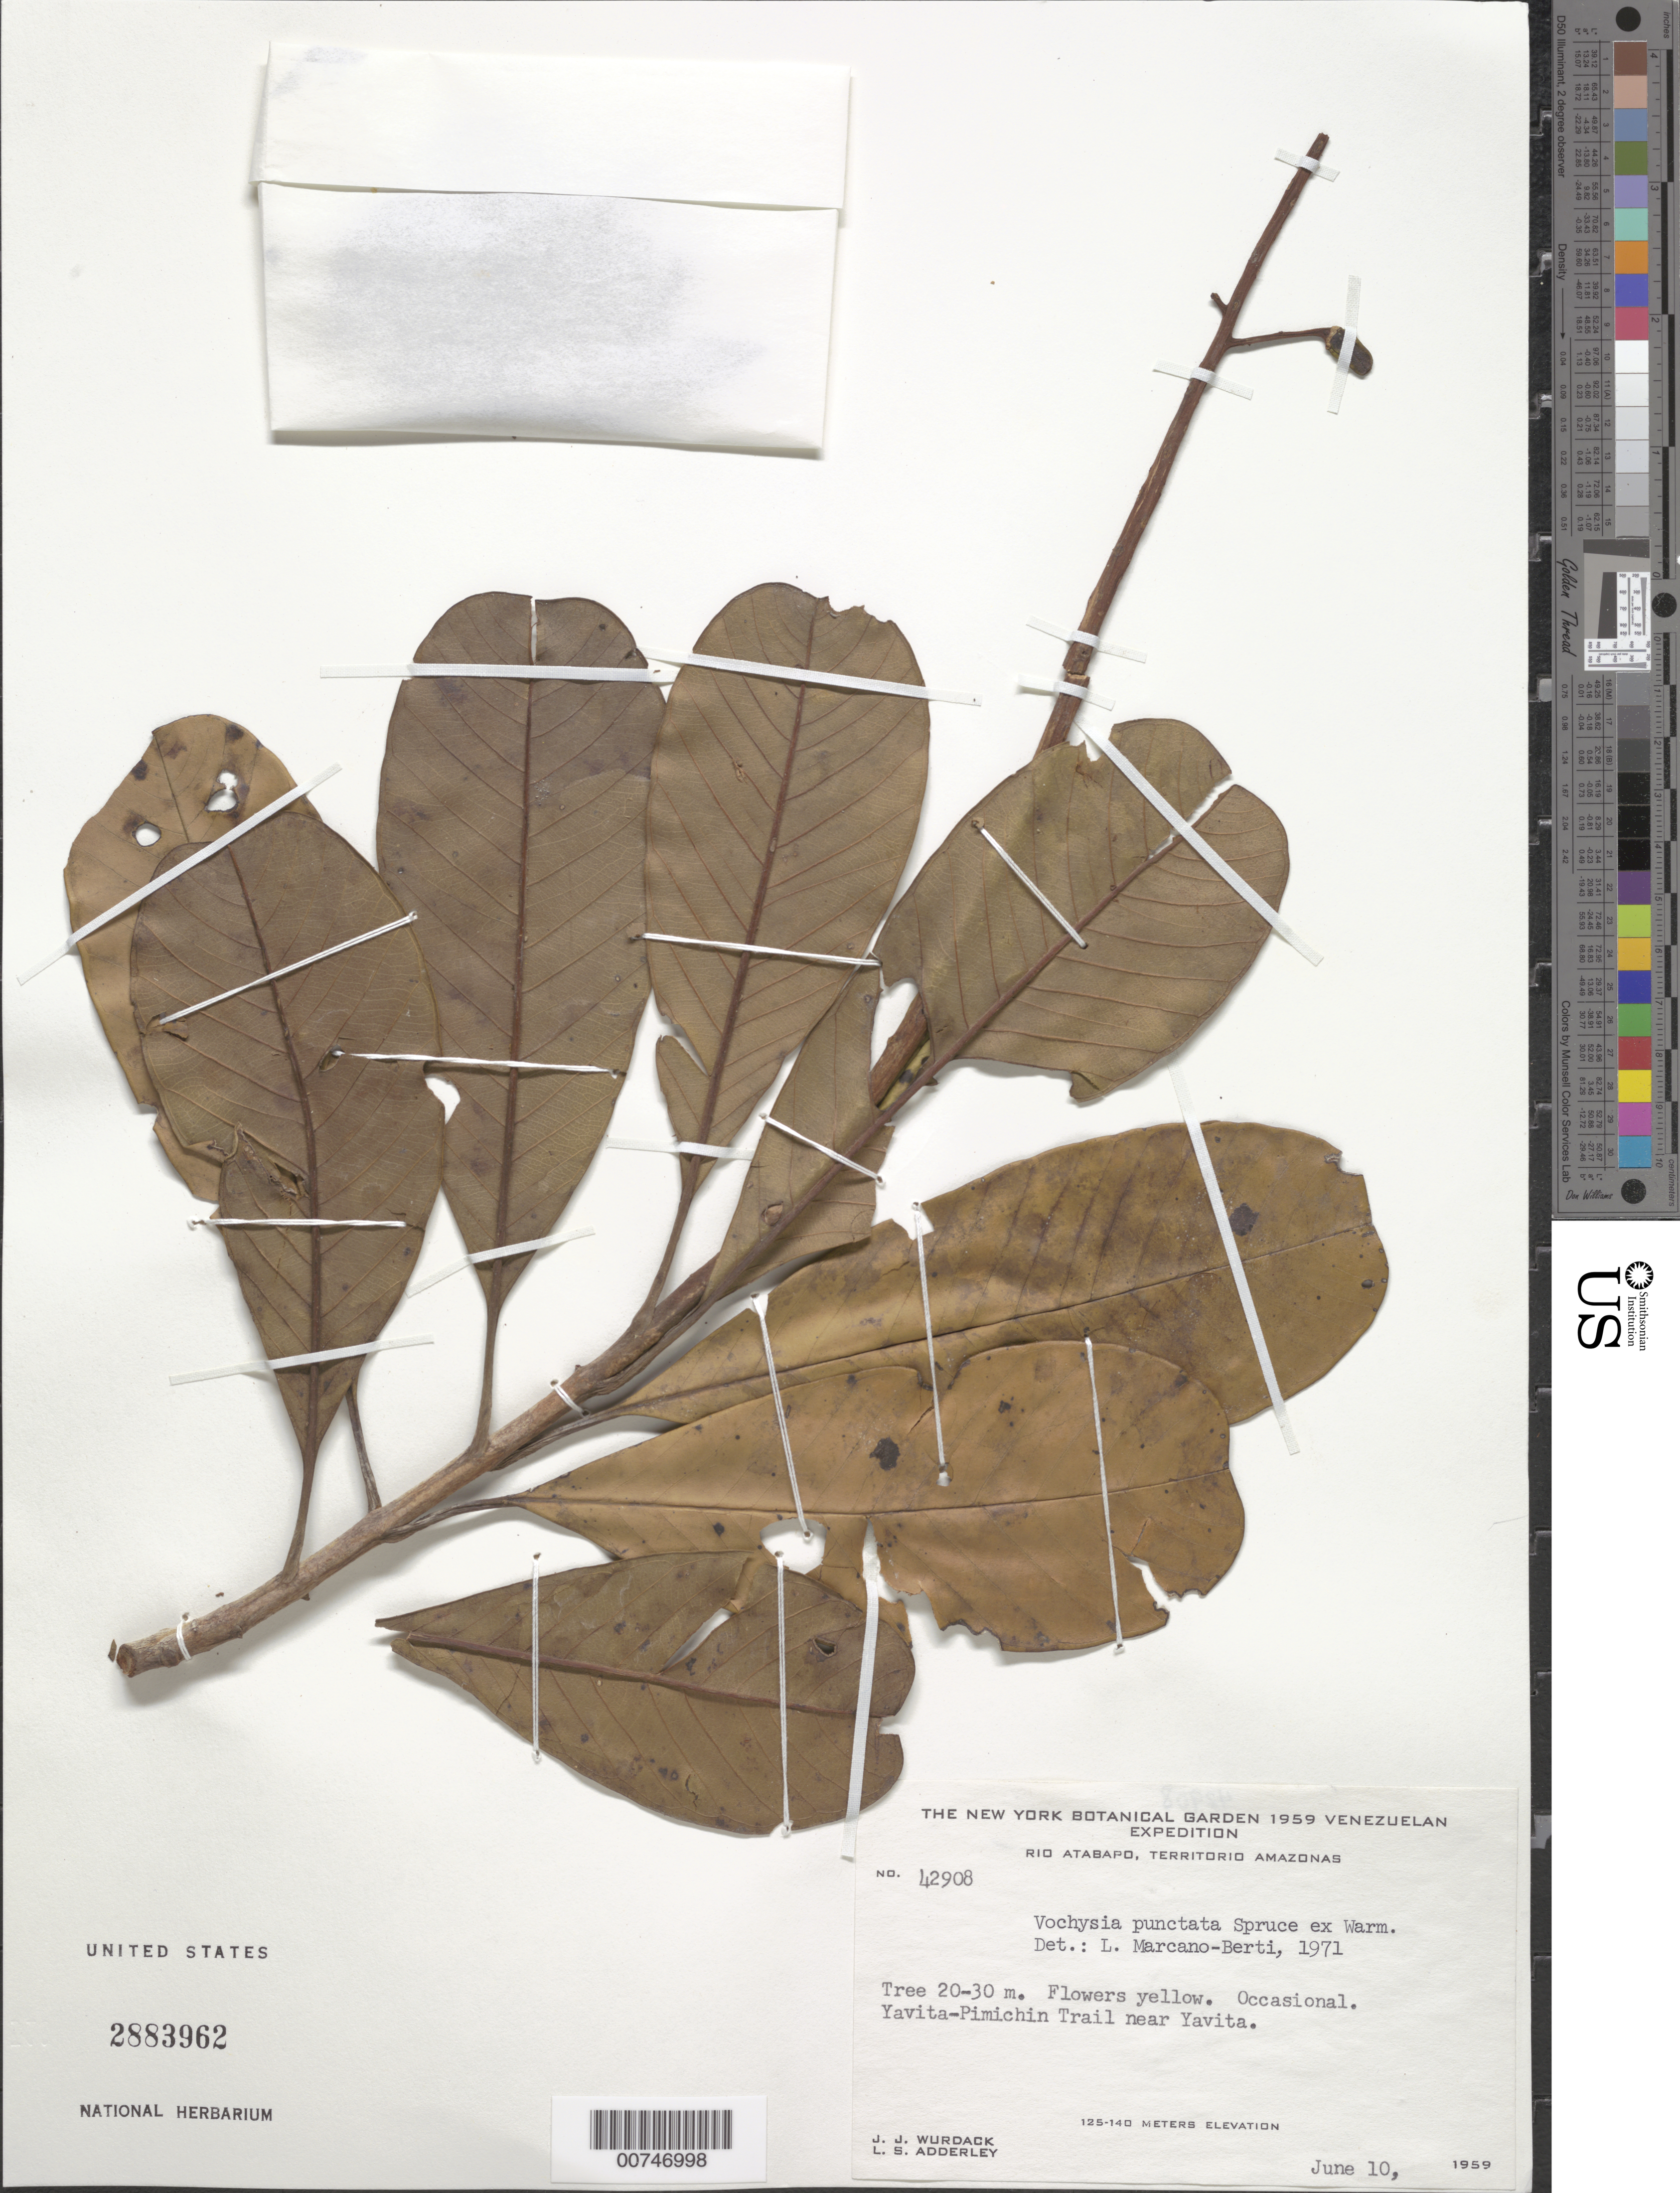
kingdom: Plantae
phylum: Tracheophyta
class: Magnoliopsida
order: Myrtales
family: Vochysiaceae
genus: Vochysia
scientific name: Vochysia punctata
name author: Spruce ex Warm.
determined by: Marcano-Berti, L.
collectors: J. J. Wurdack & L. S. Adderley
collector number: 42908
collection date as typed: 10-Jun-59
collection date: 1959-06-10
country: Venezuela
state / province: Amazonas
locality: Río Atabapo, Yavita-Pimichin trail near Yavita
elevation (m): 125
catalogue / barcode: US 2883962